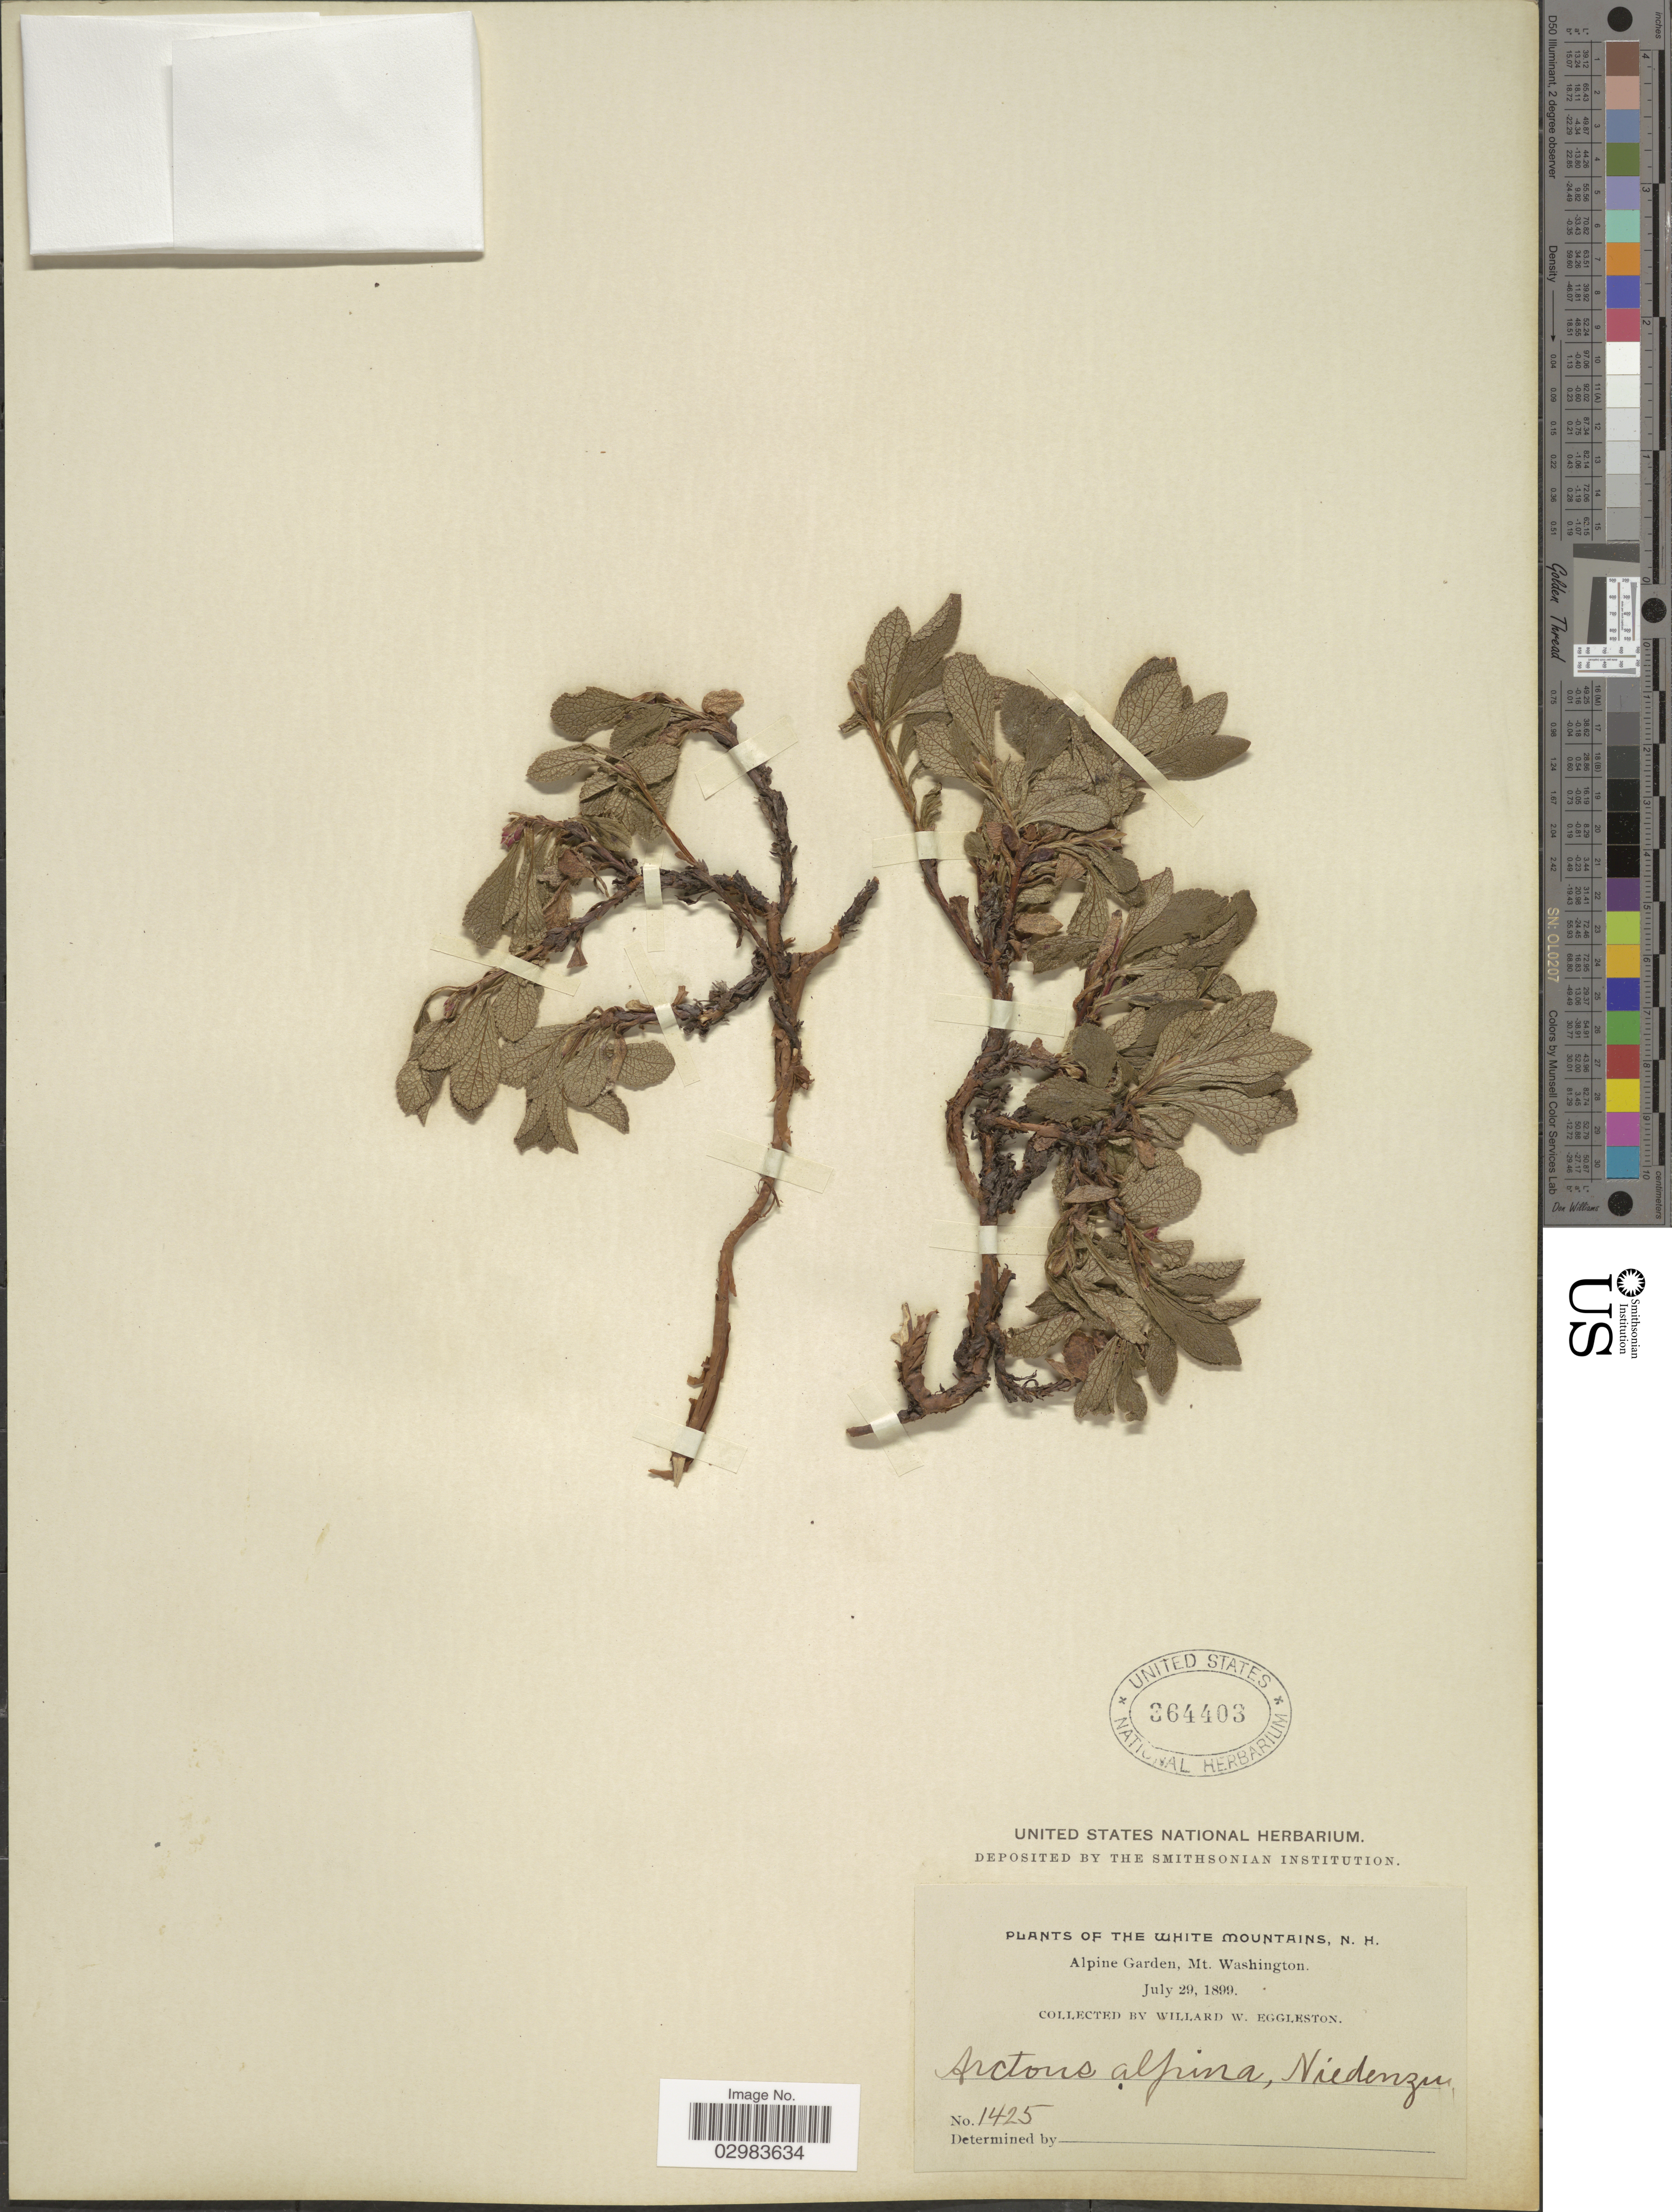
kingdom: Plantae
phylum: Tracheophyta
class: Magnoliopsida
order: Ericales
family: Ericaceae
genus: Arctostaphylos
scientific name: Arctostaphylos alpina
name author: (L.) Spreng.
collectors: W. W. Eggleston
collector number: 1425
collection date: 1899-07-29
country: United States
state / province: New Hampshire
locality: The White Mountains, N.H., Alpine Garden, Mt. Washington.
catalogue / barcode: US 364403